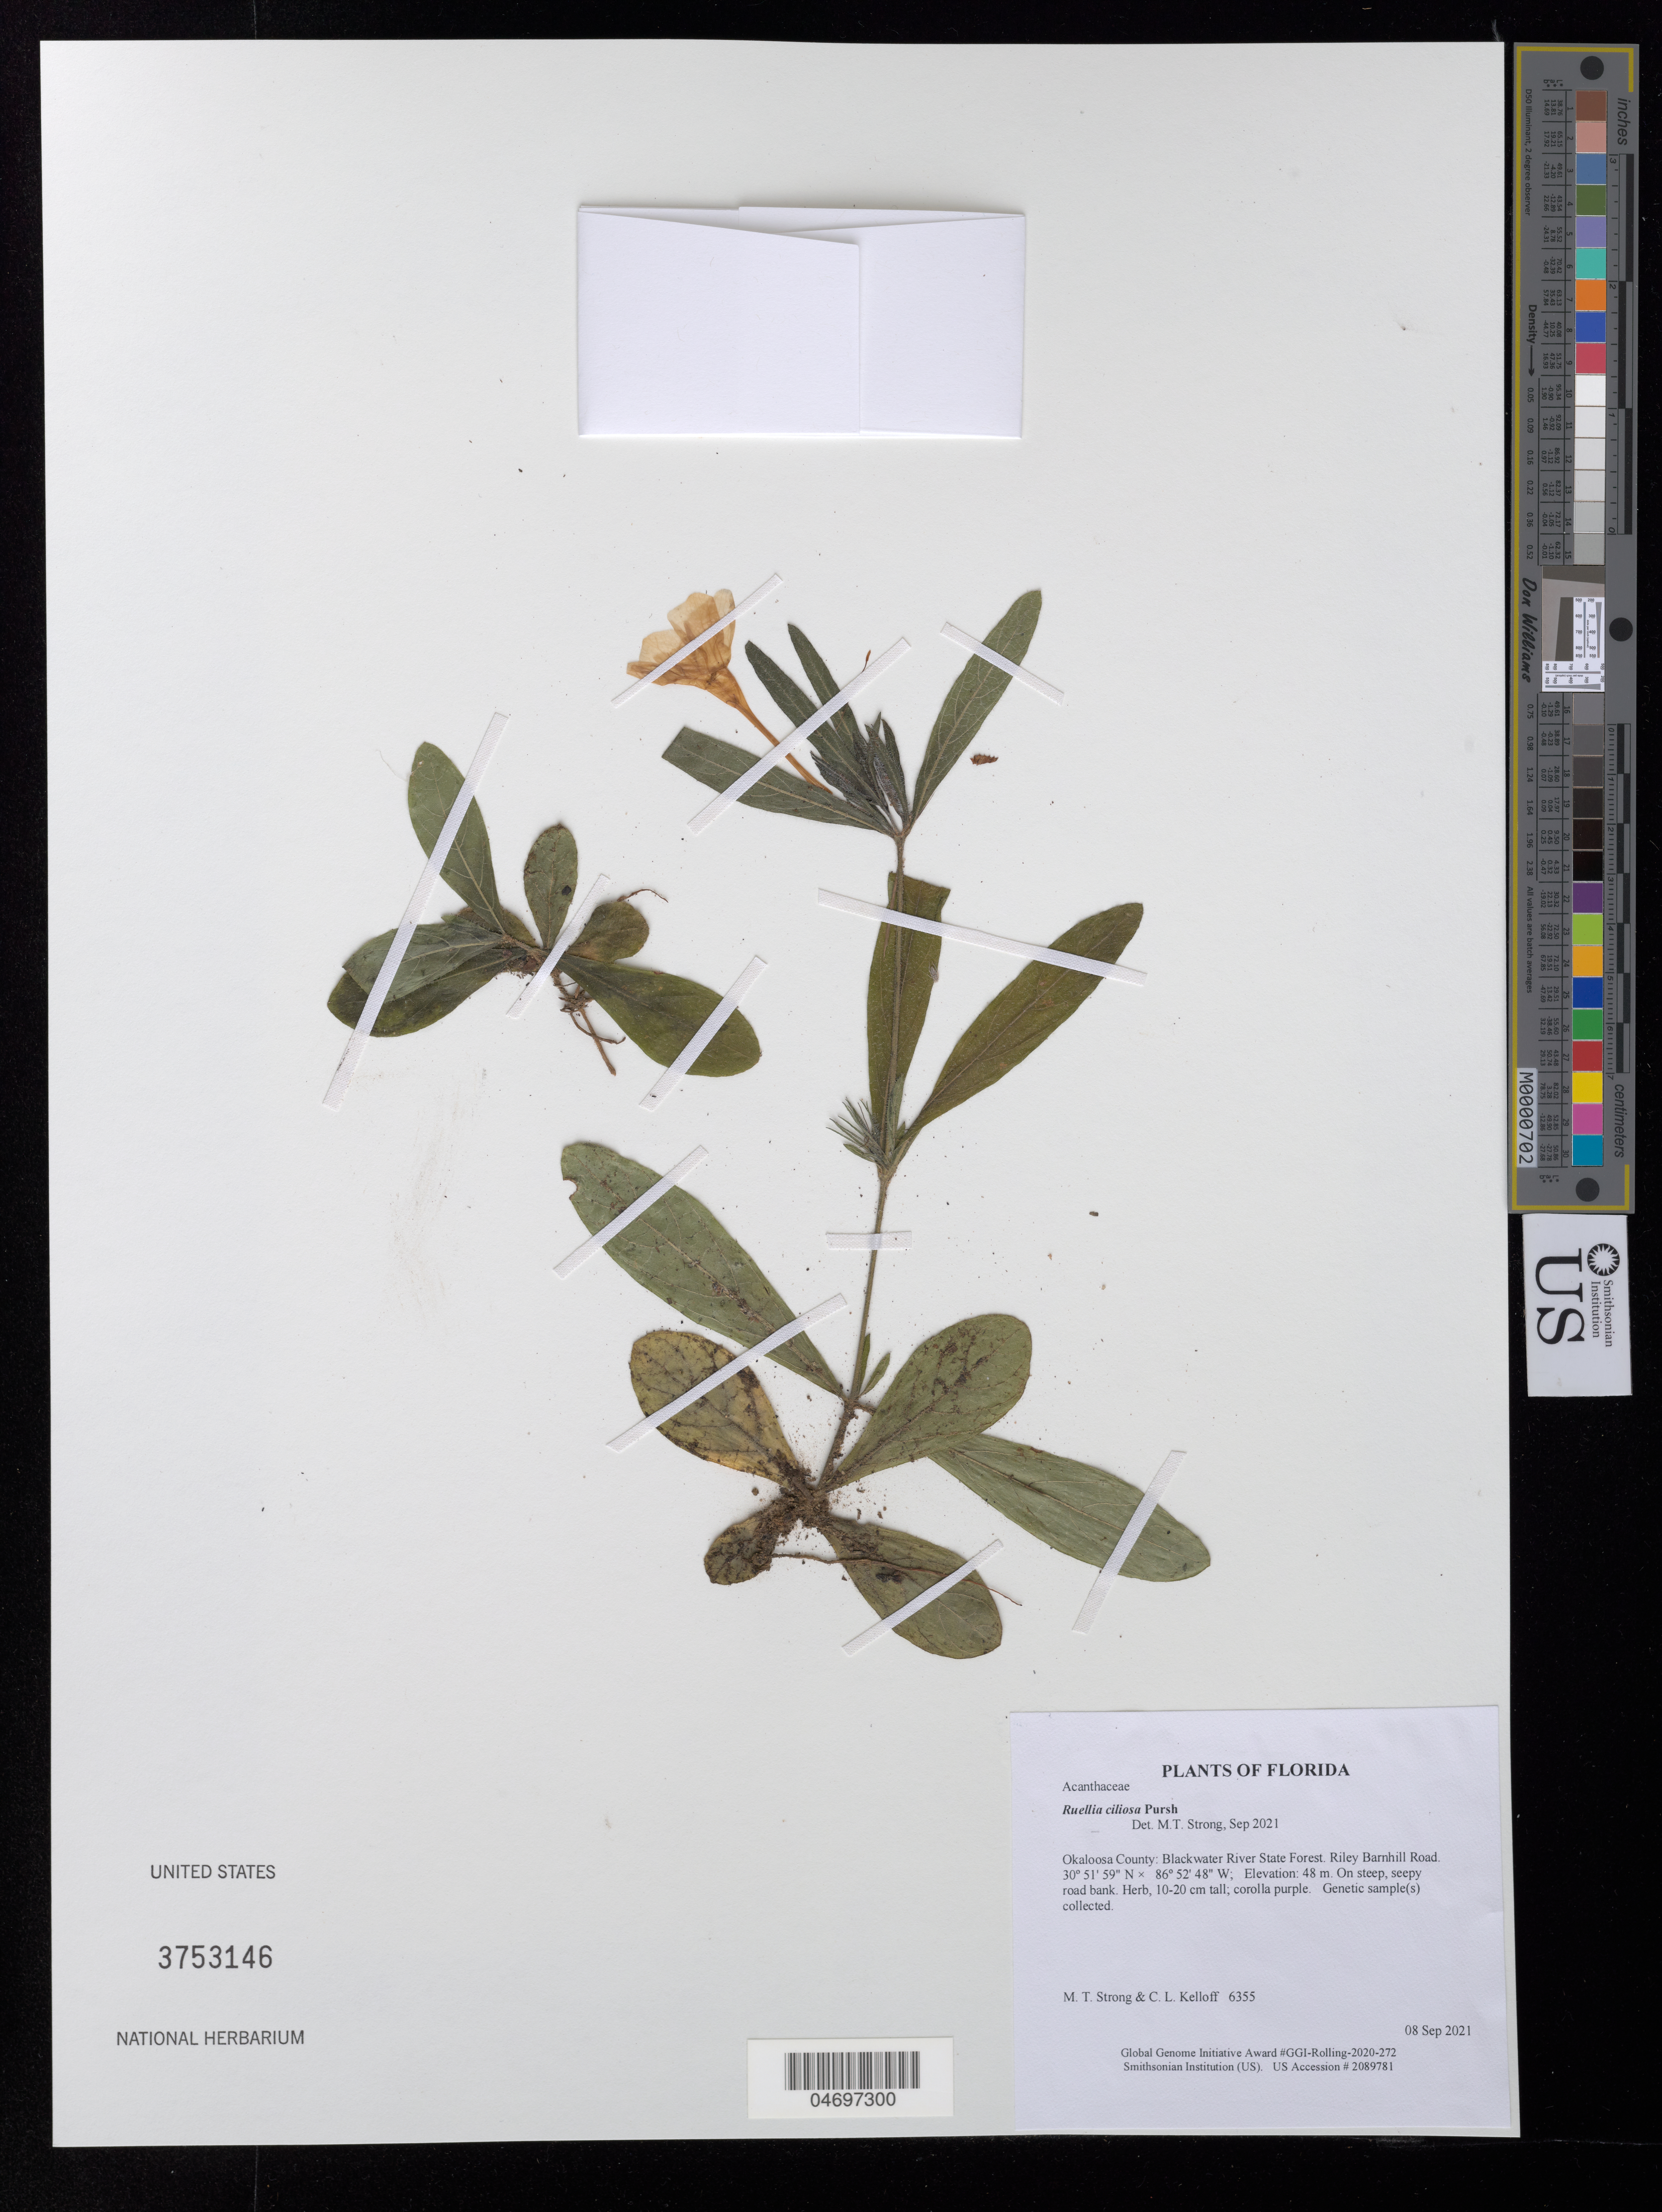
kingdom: Plantae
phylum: Tracheophyta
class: Magnoliopsida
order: Lamiales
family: Acanthaceae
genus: Ruellia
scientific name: Ruellia ciliosa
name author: Pursh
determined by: Strong, Mark T.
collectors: M. T. Strong & C. L. Kelloff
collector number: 6355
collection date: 2021-09-08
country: United States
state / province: Florida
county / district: Okaloosa County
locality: Blackwater River State Forest. Riley Barnhill Road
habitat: On steep, seepy road bank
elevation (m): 48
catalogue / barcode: US 3753146